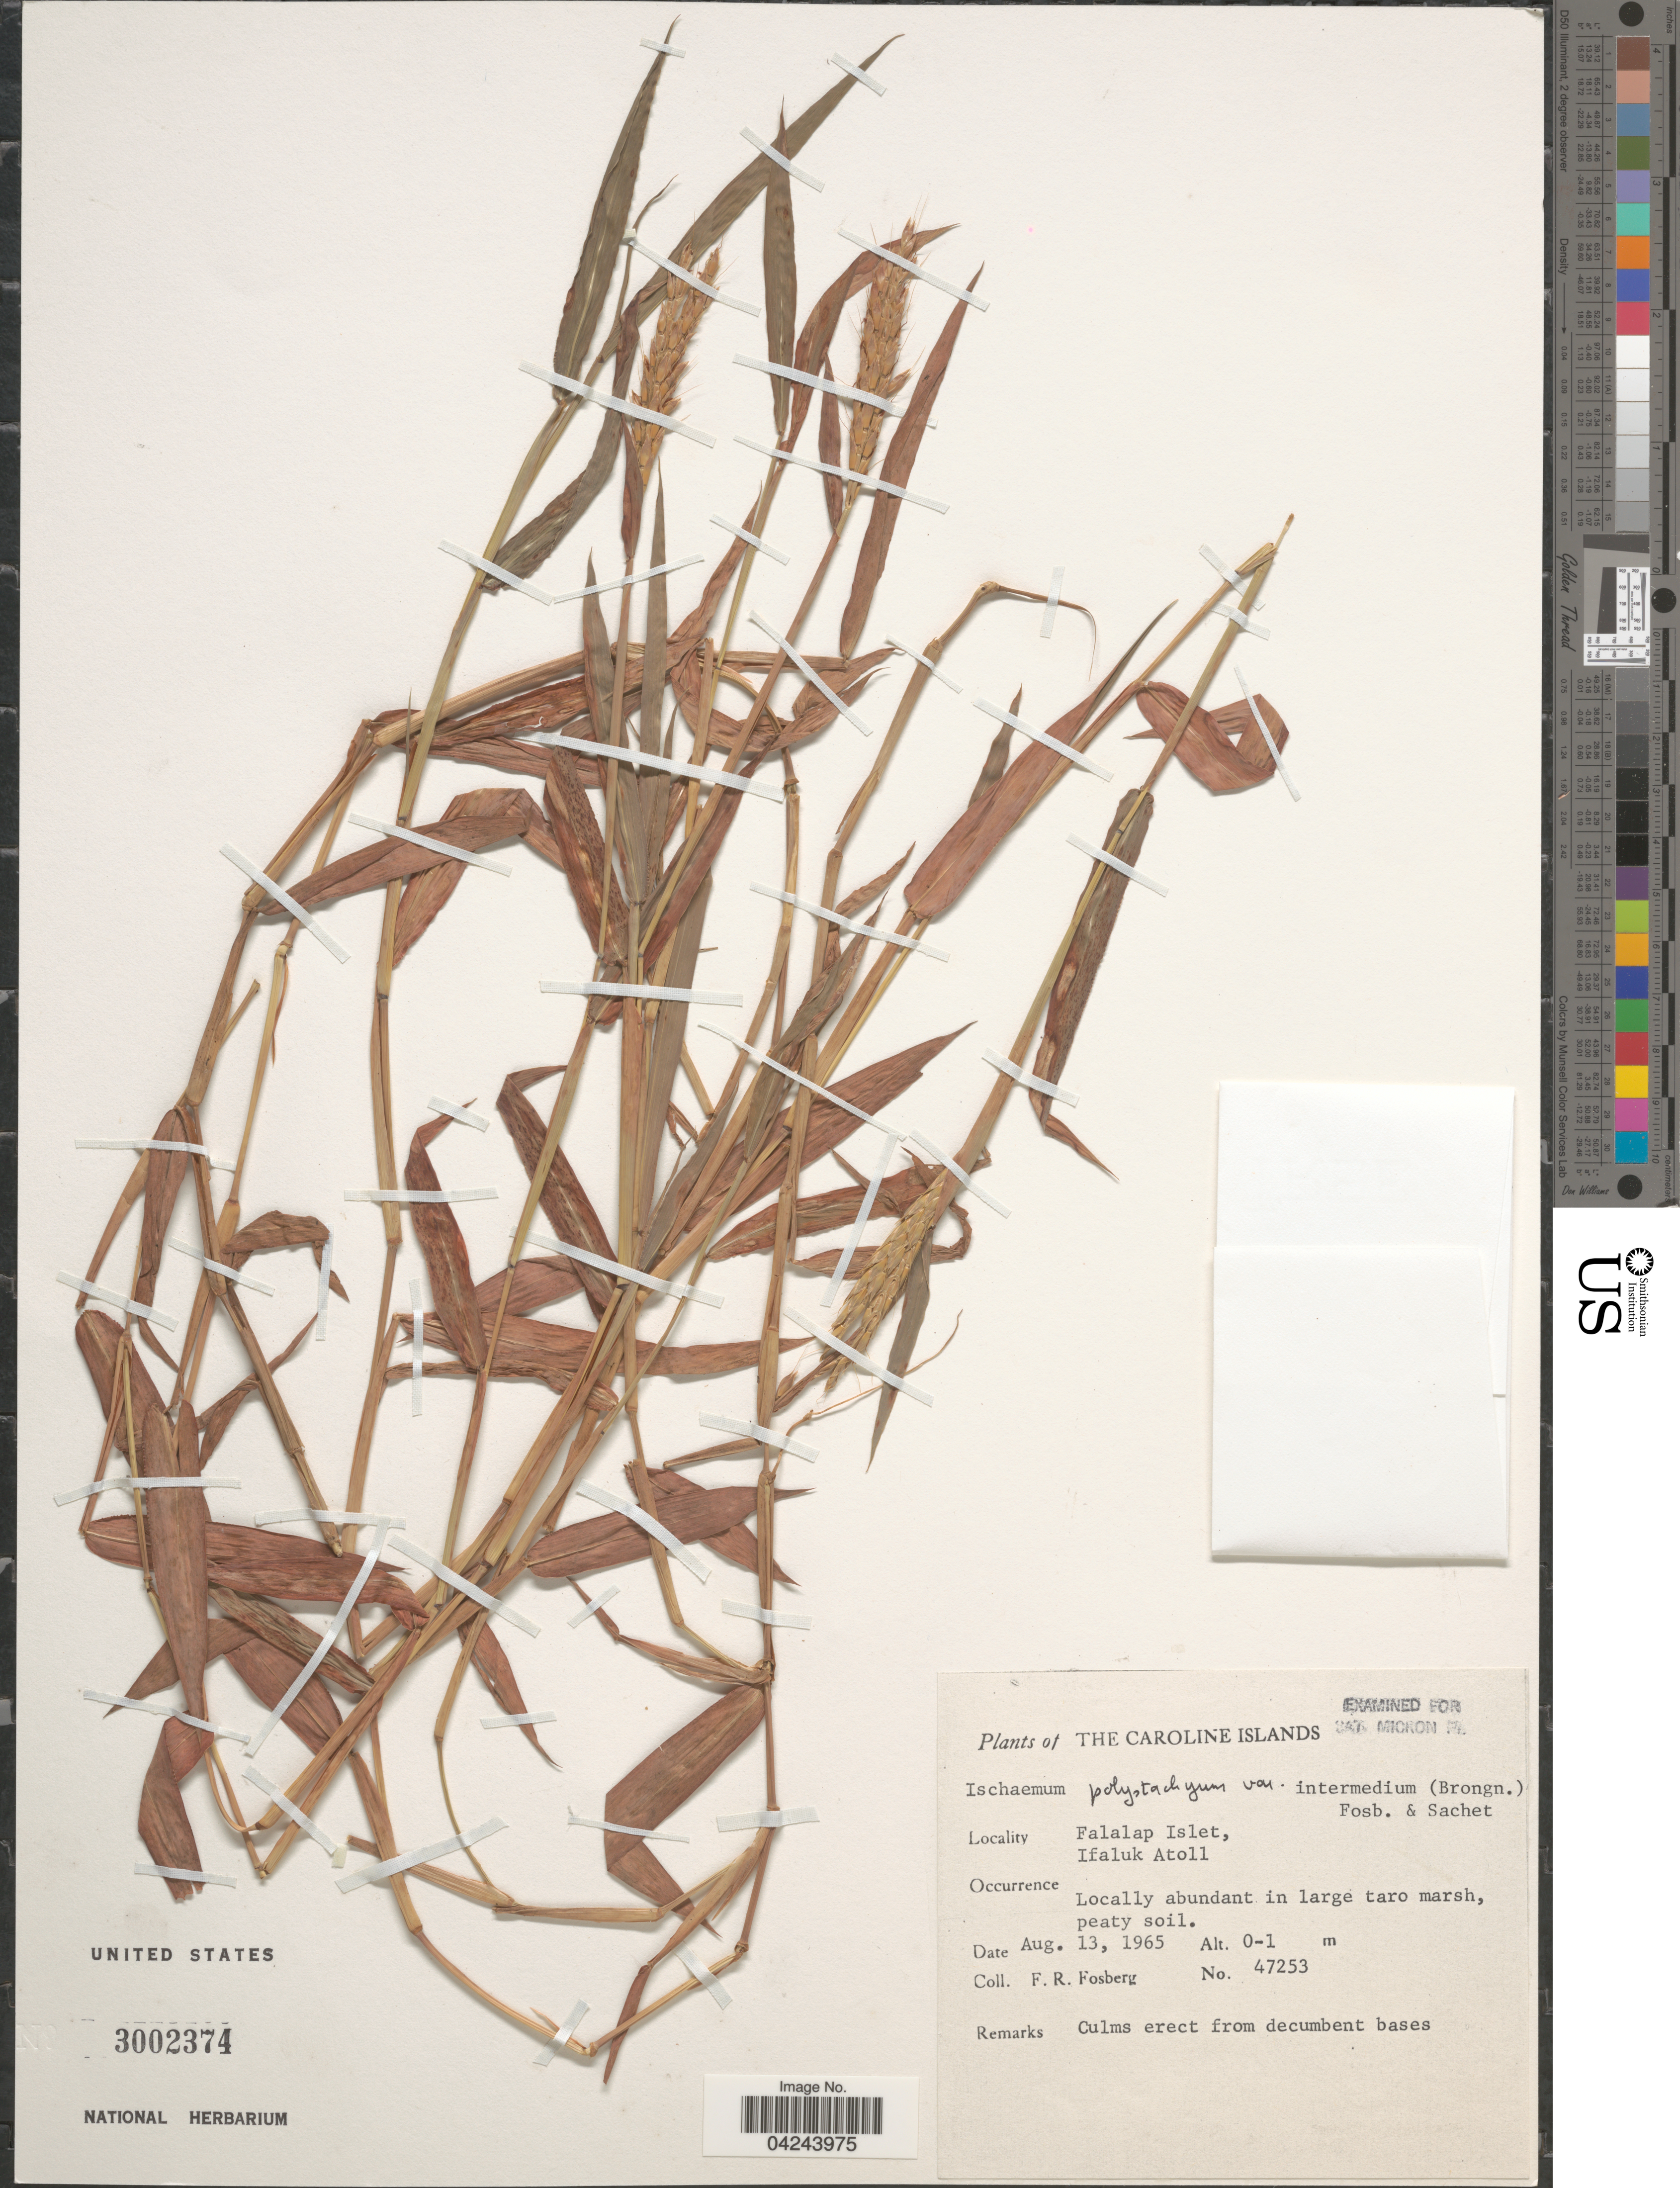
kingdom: Plantae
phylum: Tracheophyta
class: Liliopsida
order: Poales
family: Poaceae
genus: Ischaemum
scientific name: Ischaemum polystachyum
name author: J. Presl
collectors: F. R. Fosberg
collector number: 47253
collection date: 1965-08-13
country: Micronesia, Federated States of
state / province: Yap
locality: The Caroline Islands. Falalap Islet, Ifaluk Atoll.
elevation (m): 0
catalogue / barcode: US 3002374